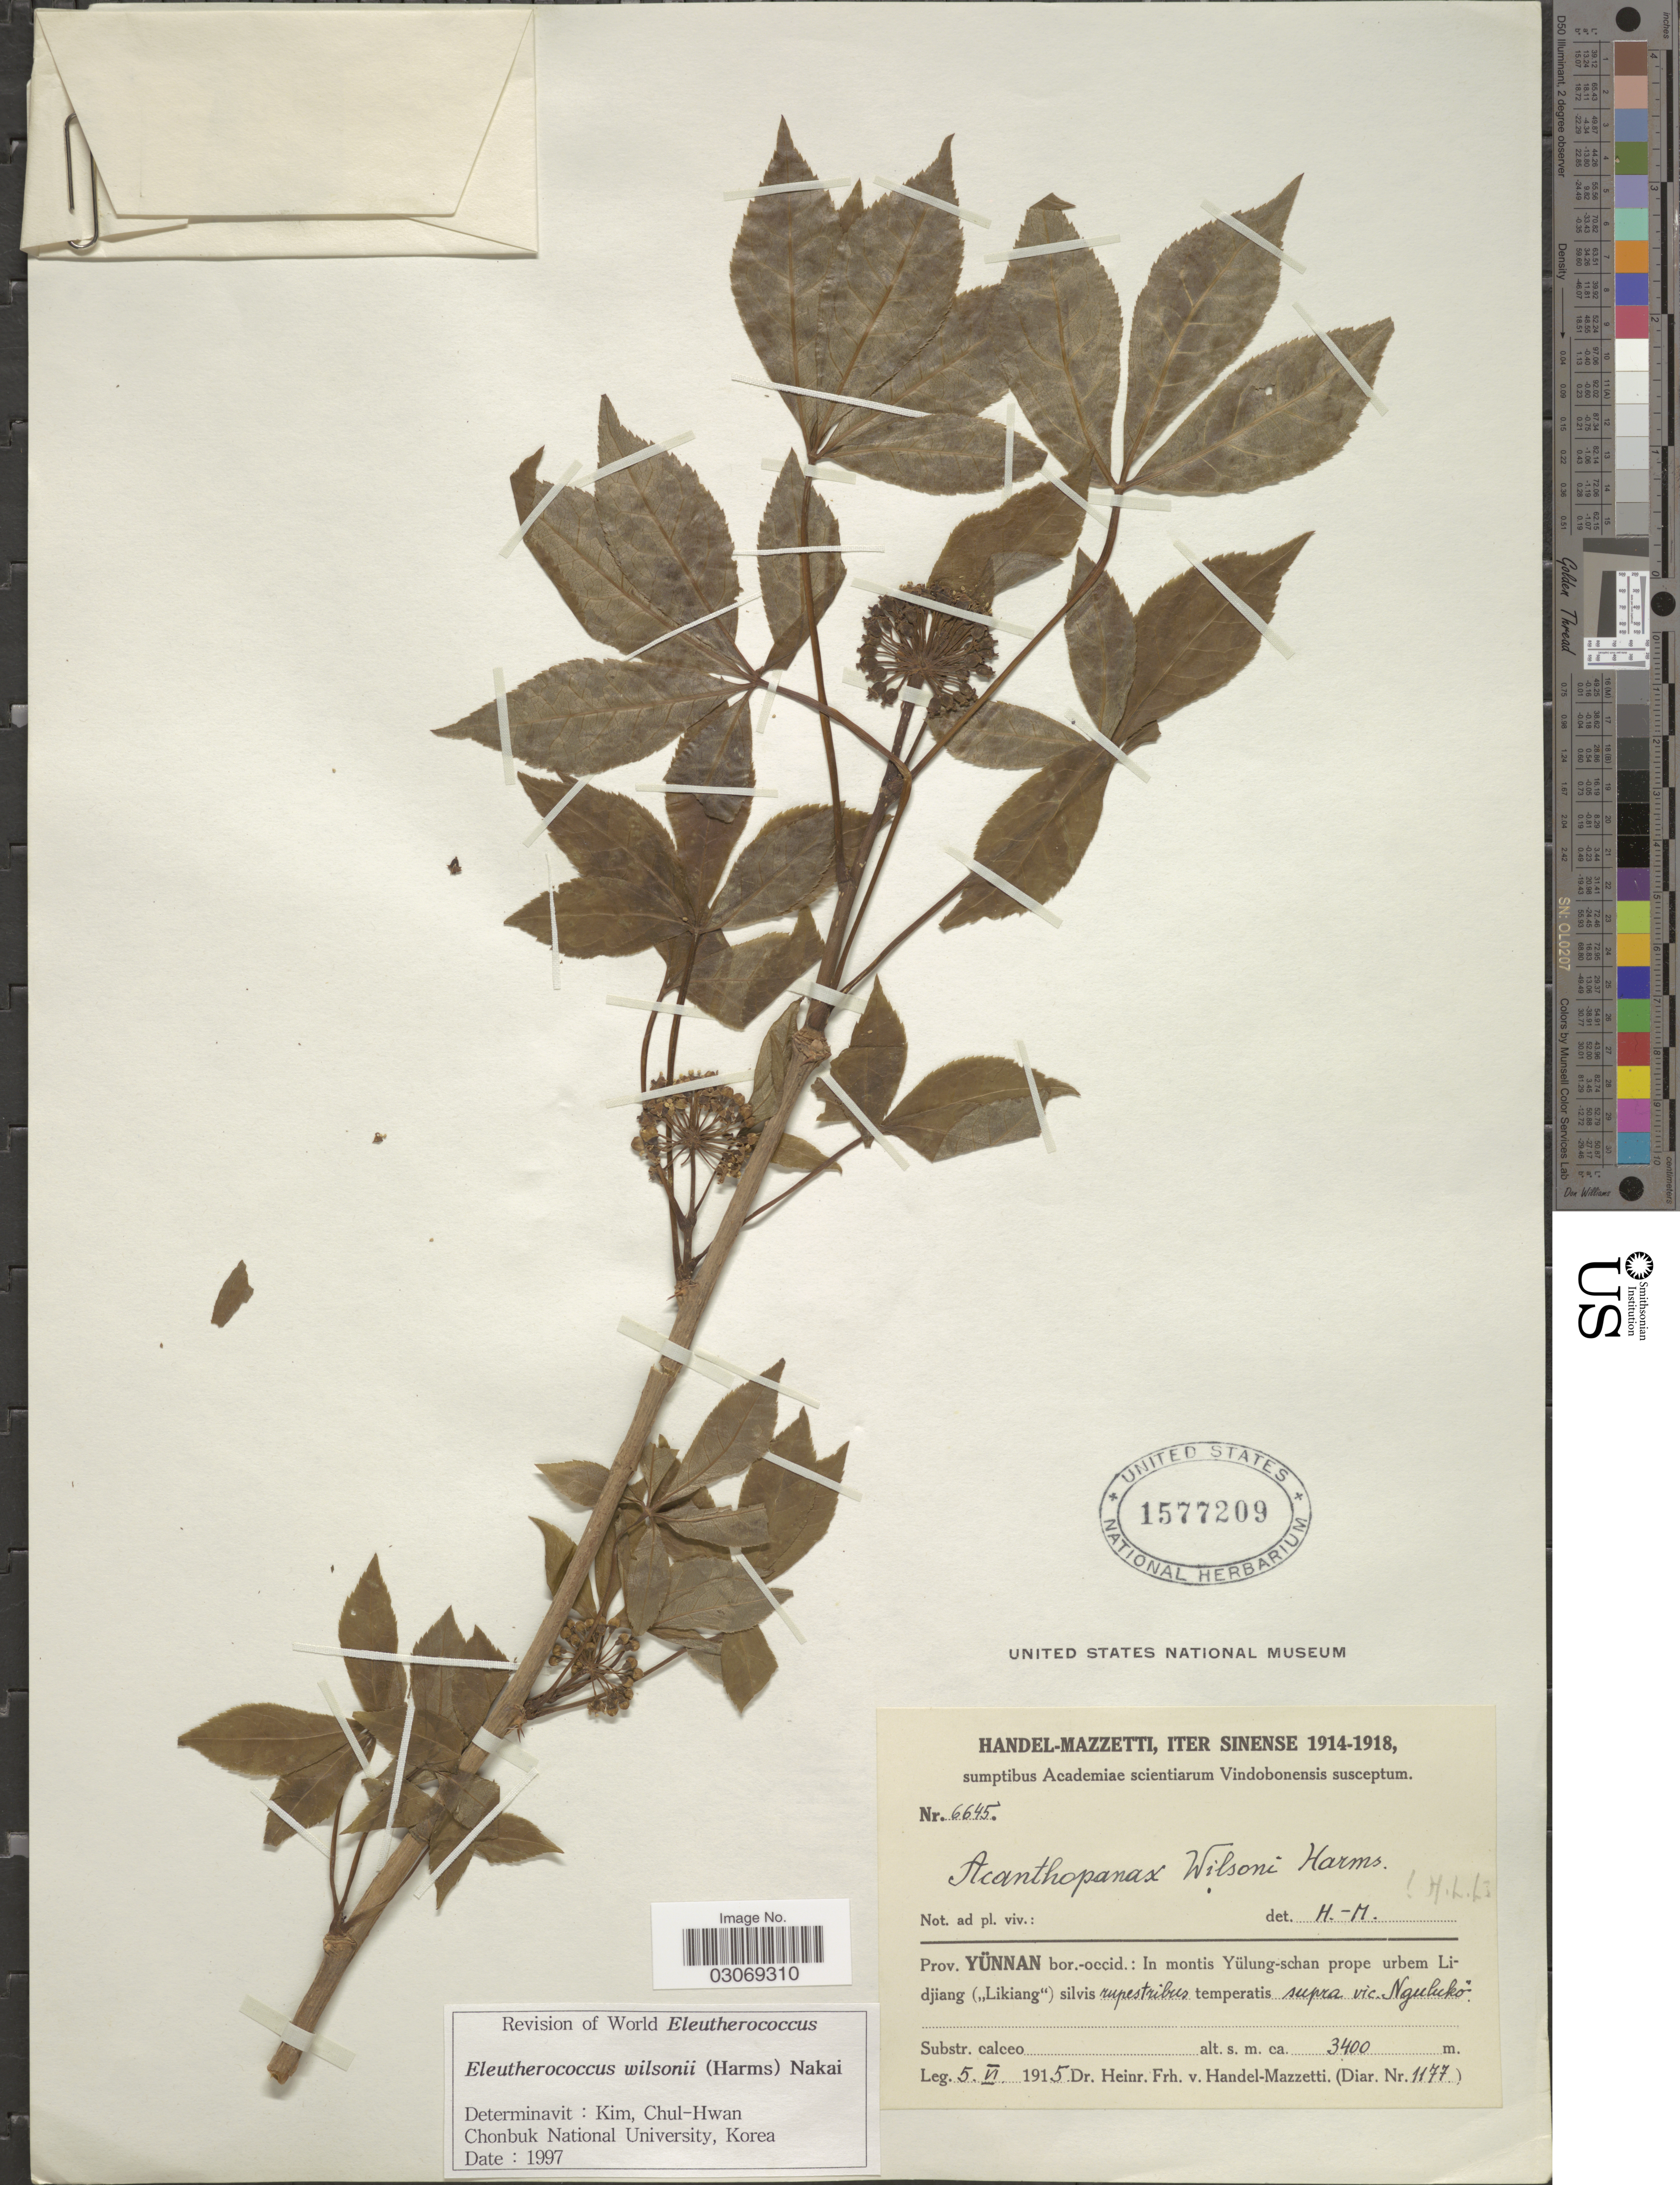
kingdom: Plantae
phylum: Tracheophyta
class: Magnoliopsida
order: Apiales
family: Araliaceae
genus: Eleutherococcus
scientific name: Eleutherococcus wilsonii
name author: (Harms) Nakai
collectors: H. Handel-Mazzetti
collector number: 6645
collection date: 1915-06-05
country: China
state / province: Yunnan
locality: Prov. Yünnan bor.-occid.: In montis Yülung-schan prope urbem Lidjiang ("Likiang") silvis rupestribus temperatis supra vic. Ngulukö.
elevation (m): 3400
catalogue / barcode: US 1577209